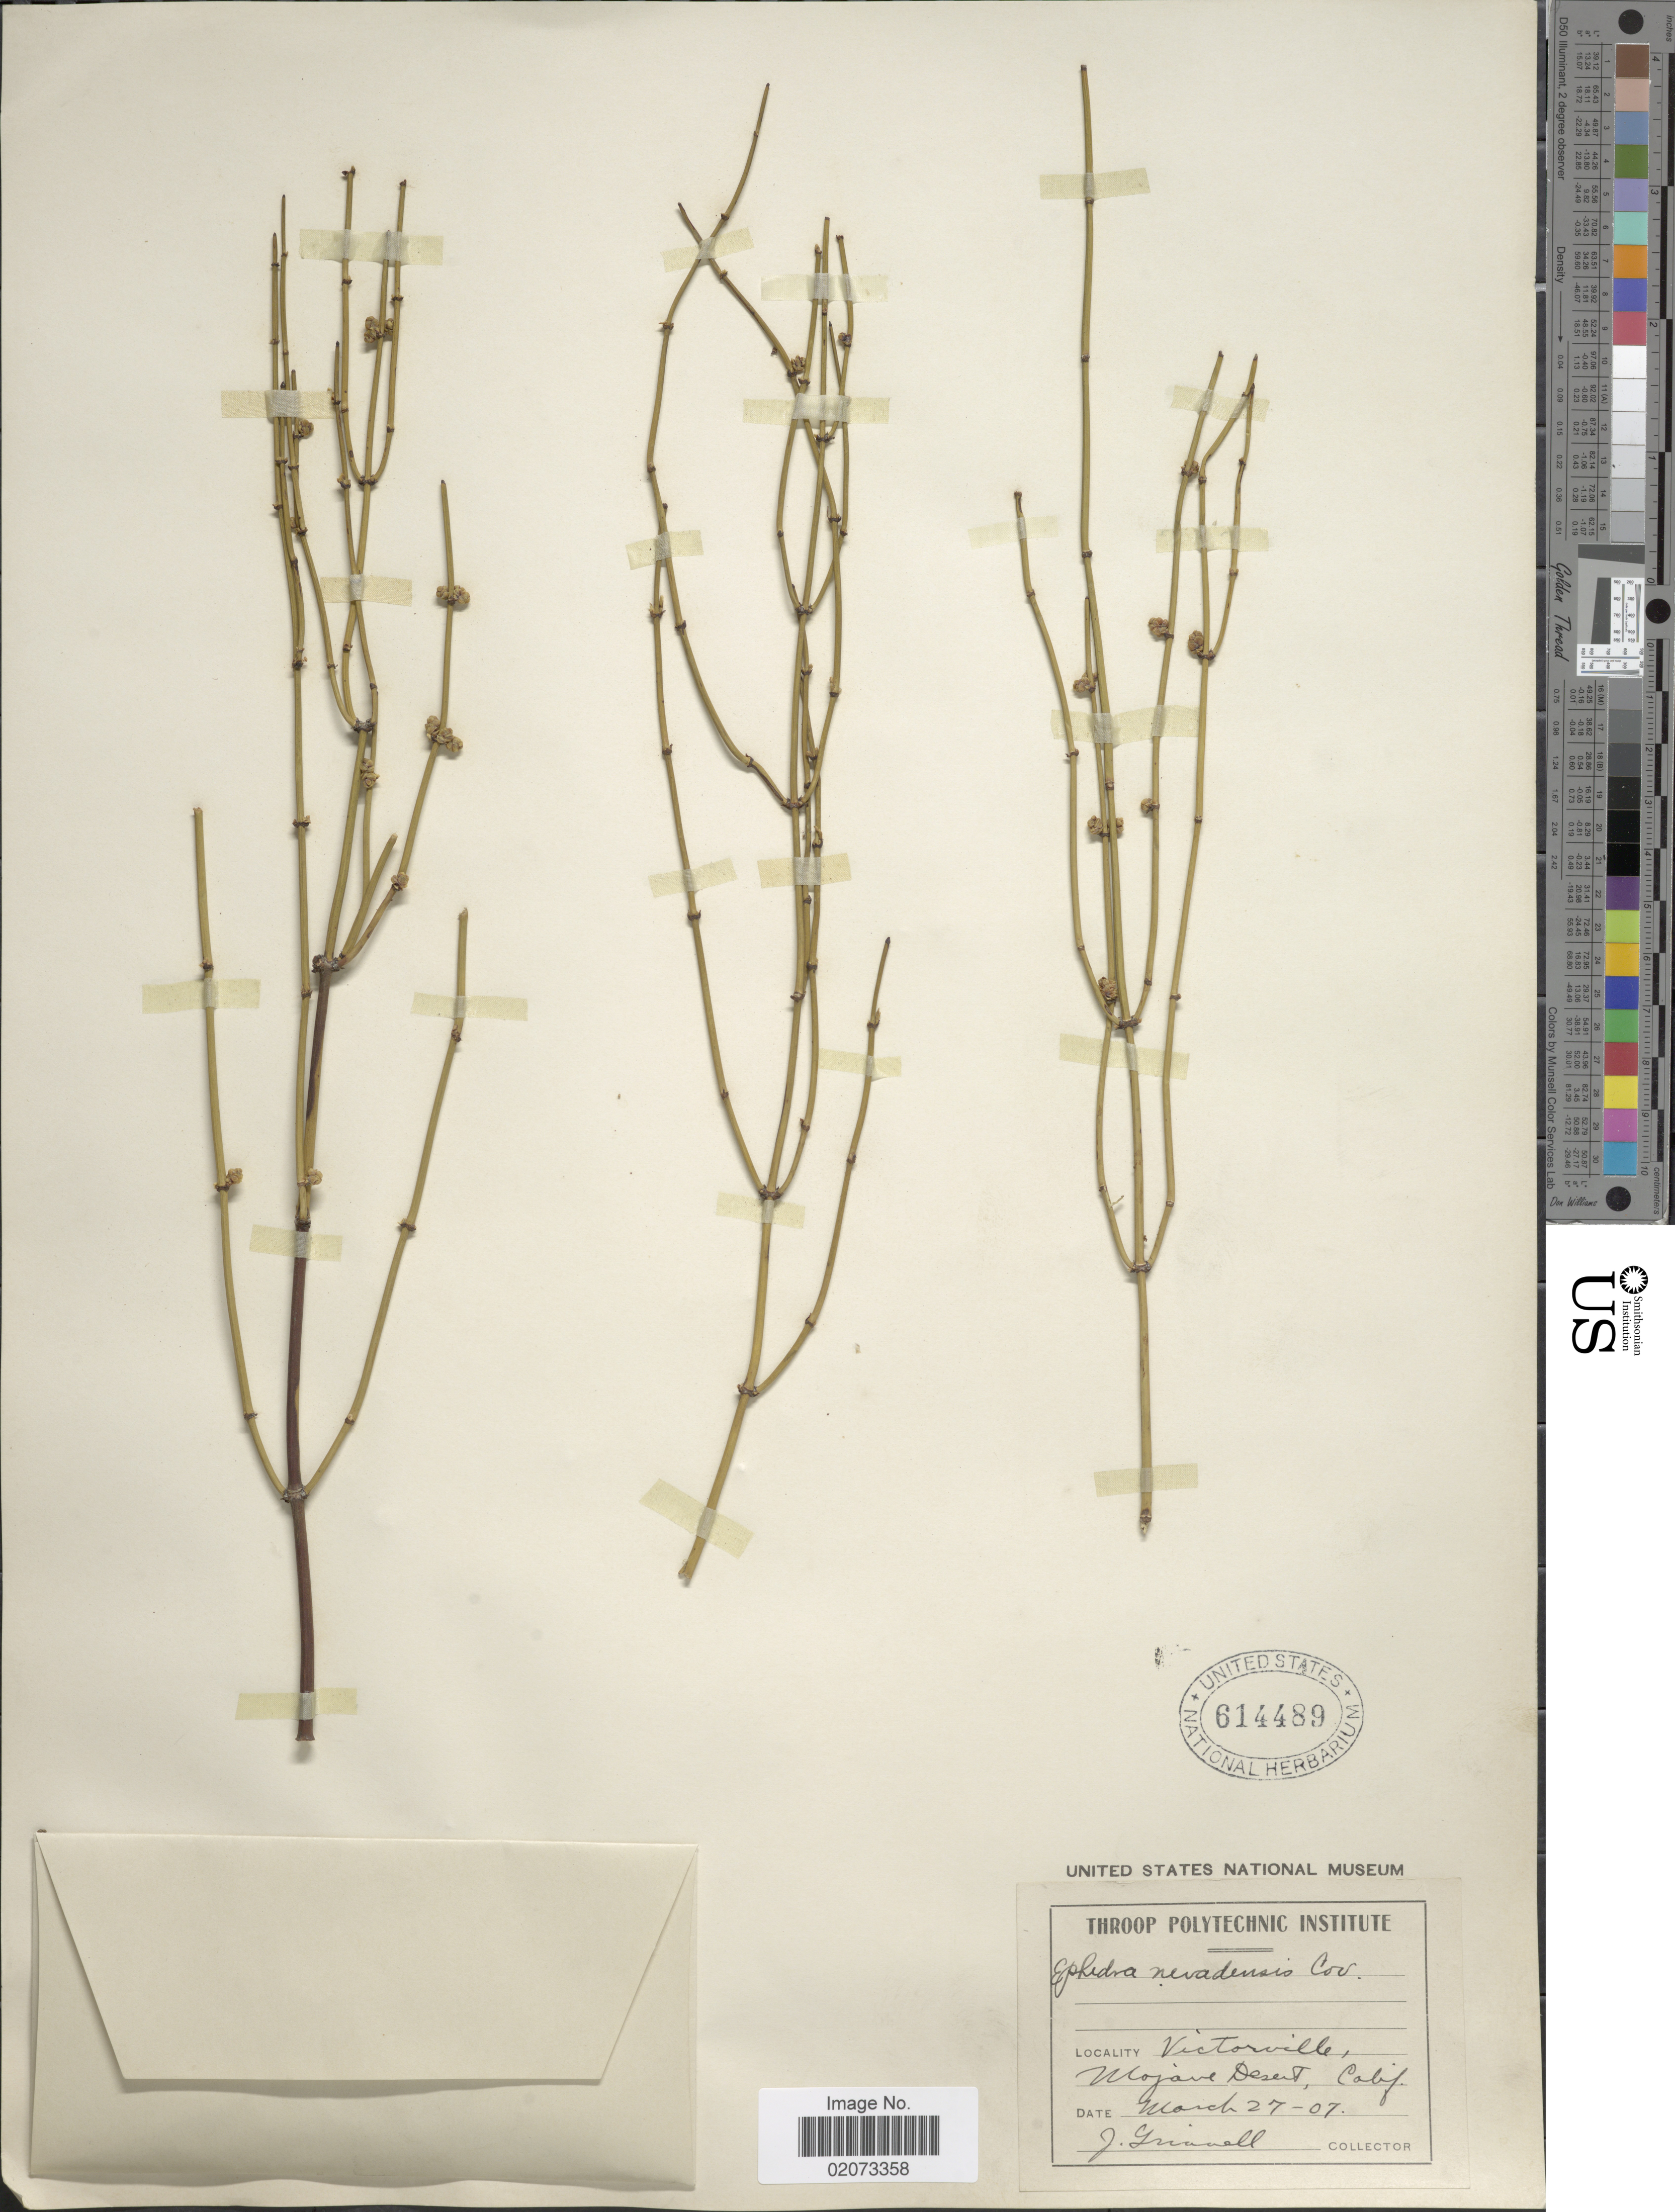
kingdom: Plantae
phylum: Tracheophyta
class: Gnetopsida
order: Ephedrales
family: Ephedraceae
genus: Ephedra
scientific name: Ephedra nevadensis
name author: S. Watson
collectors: J. Grinnel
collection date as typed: Transcribed d/m/y: 27/3/7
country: United States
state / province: California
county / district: San Barnadino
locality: Victorville, Mojave Desert, Calif,.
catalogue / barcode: US 614489